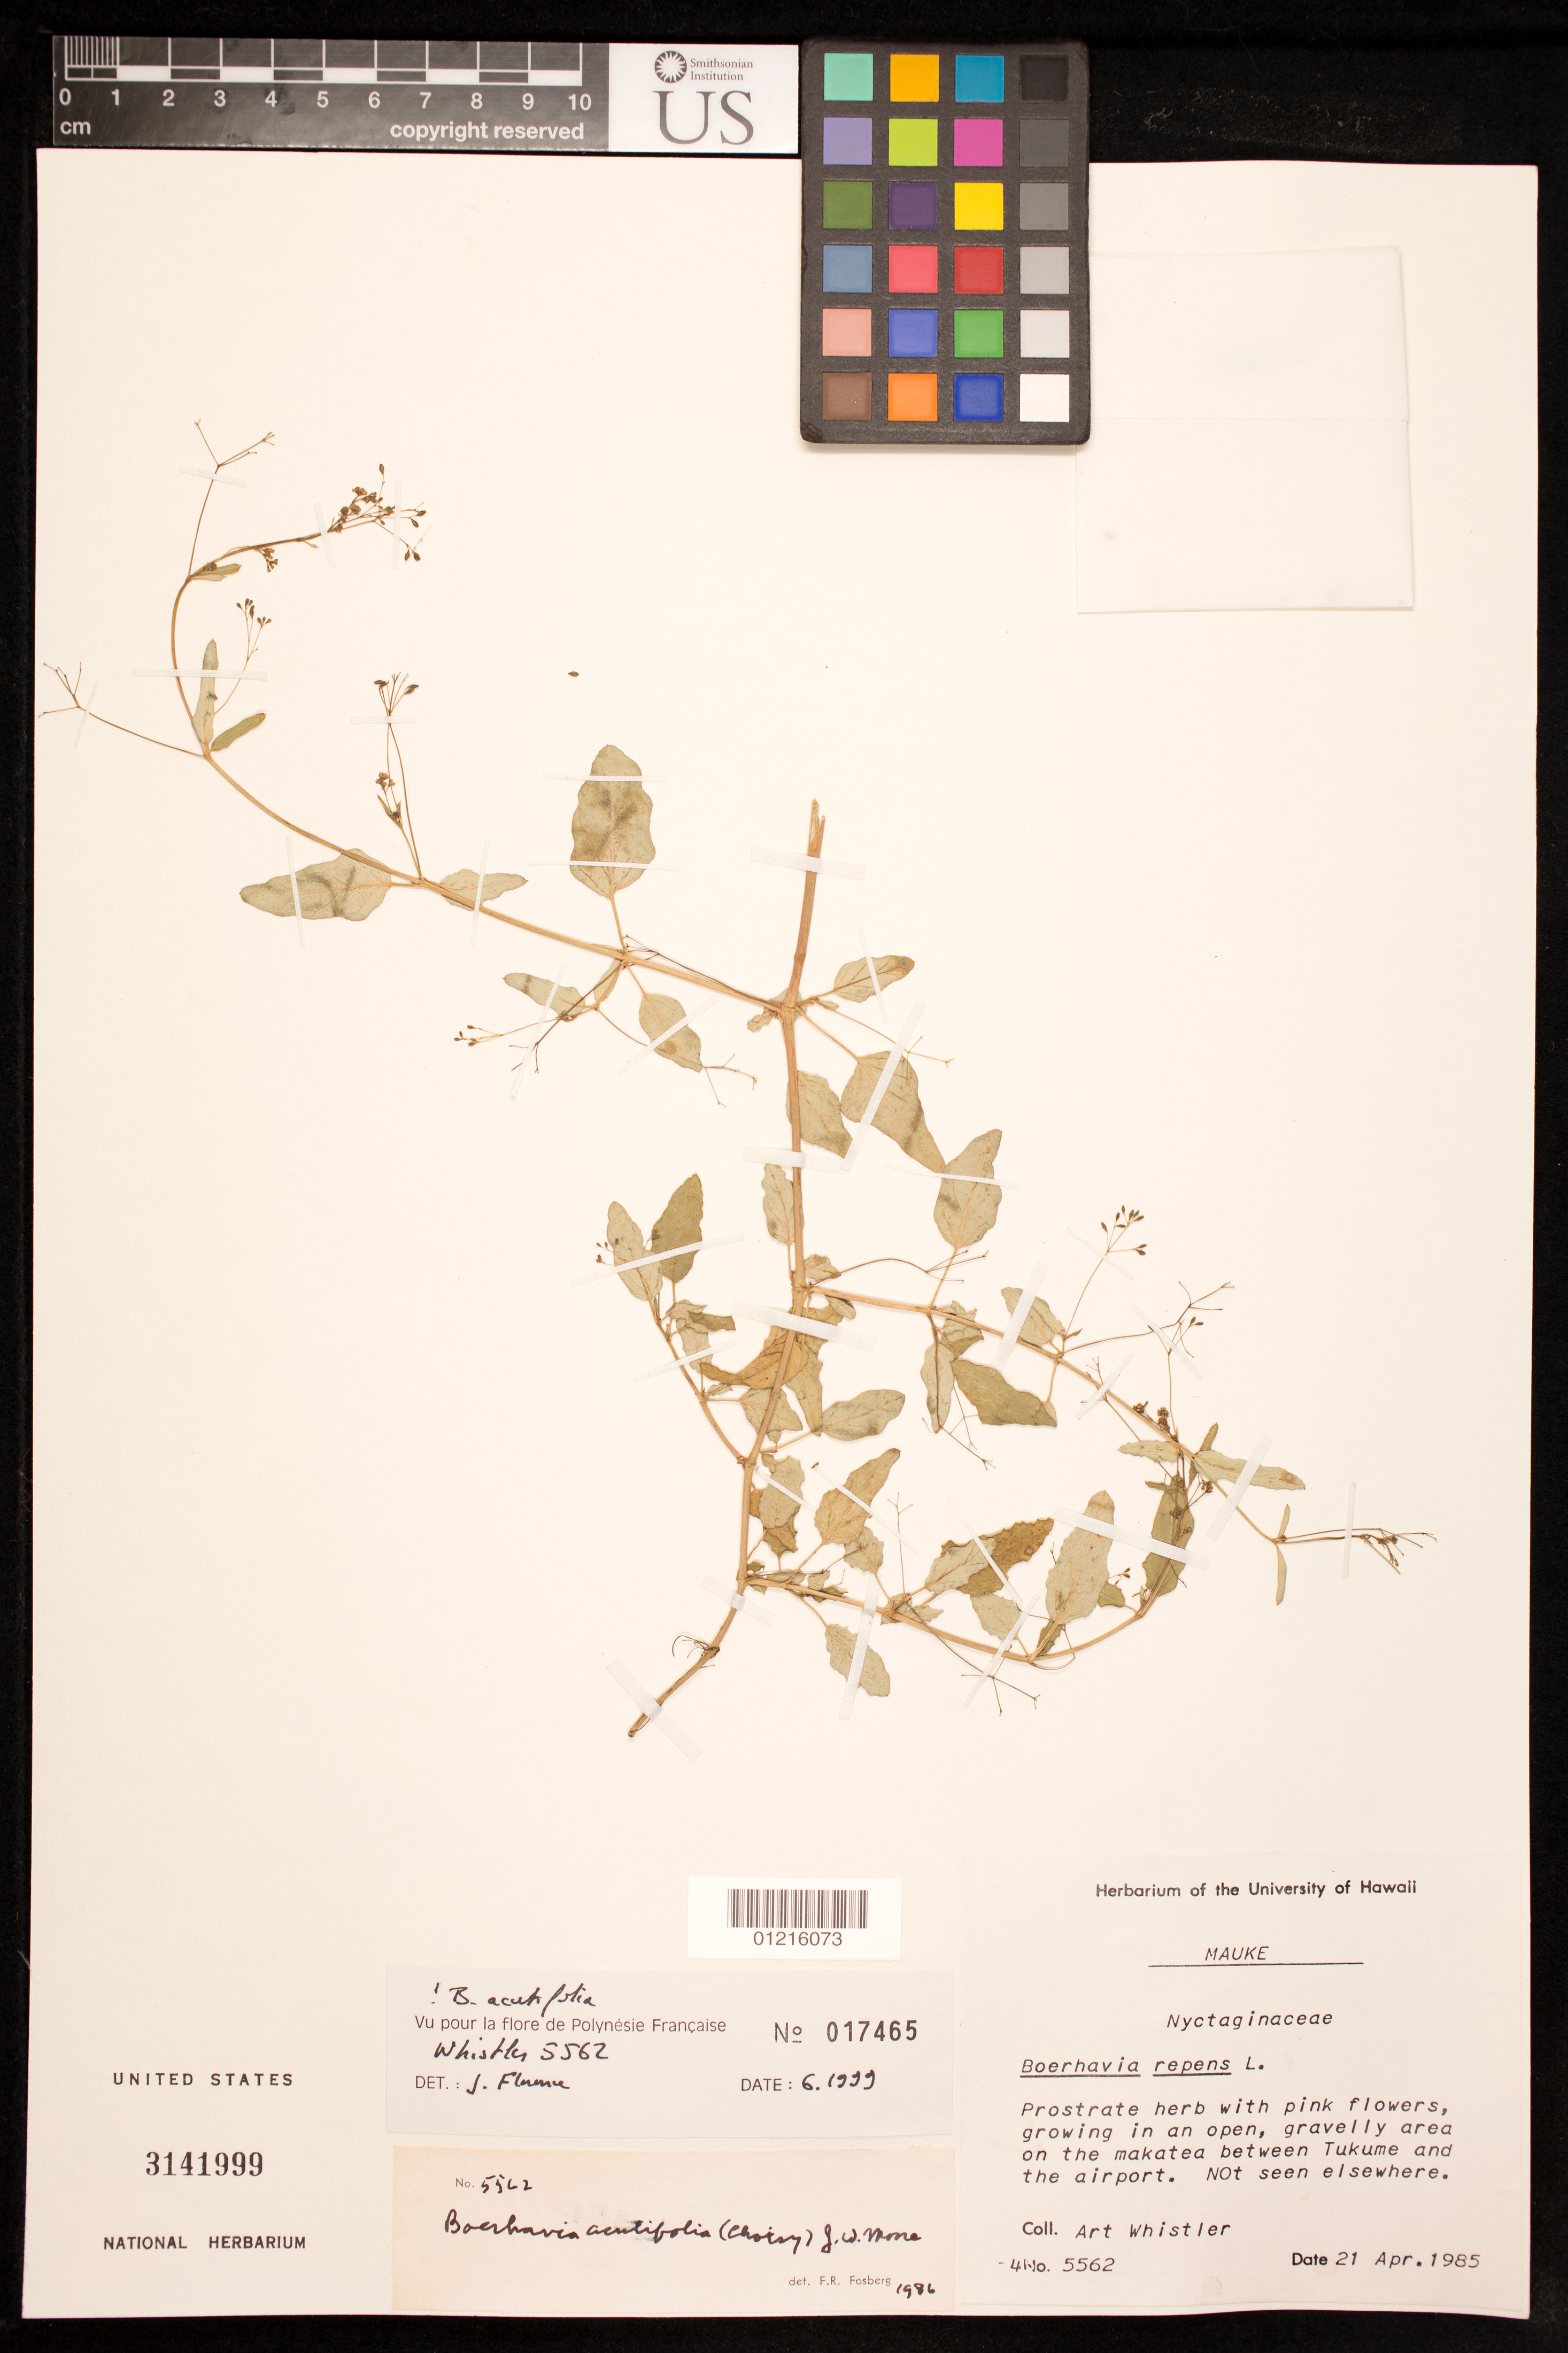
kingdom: Plantae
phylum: Tracheophyta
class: Magnoliopsida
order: Caryophyllales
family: Nyctaginaceae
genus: Boerhavia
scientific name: Boerhavia acutifolia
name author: (Choisy) J.W. Moore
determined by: Florence, J.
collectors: A. Whistler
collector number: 5562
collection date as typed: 21 Apr 1985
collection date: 1985-04-21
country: Cook Islands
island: Mauke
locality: On the Makatea between Takume and the airport.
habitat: open area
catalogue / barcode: US 3141999